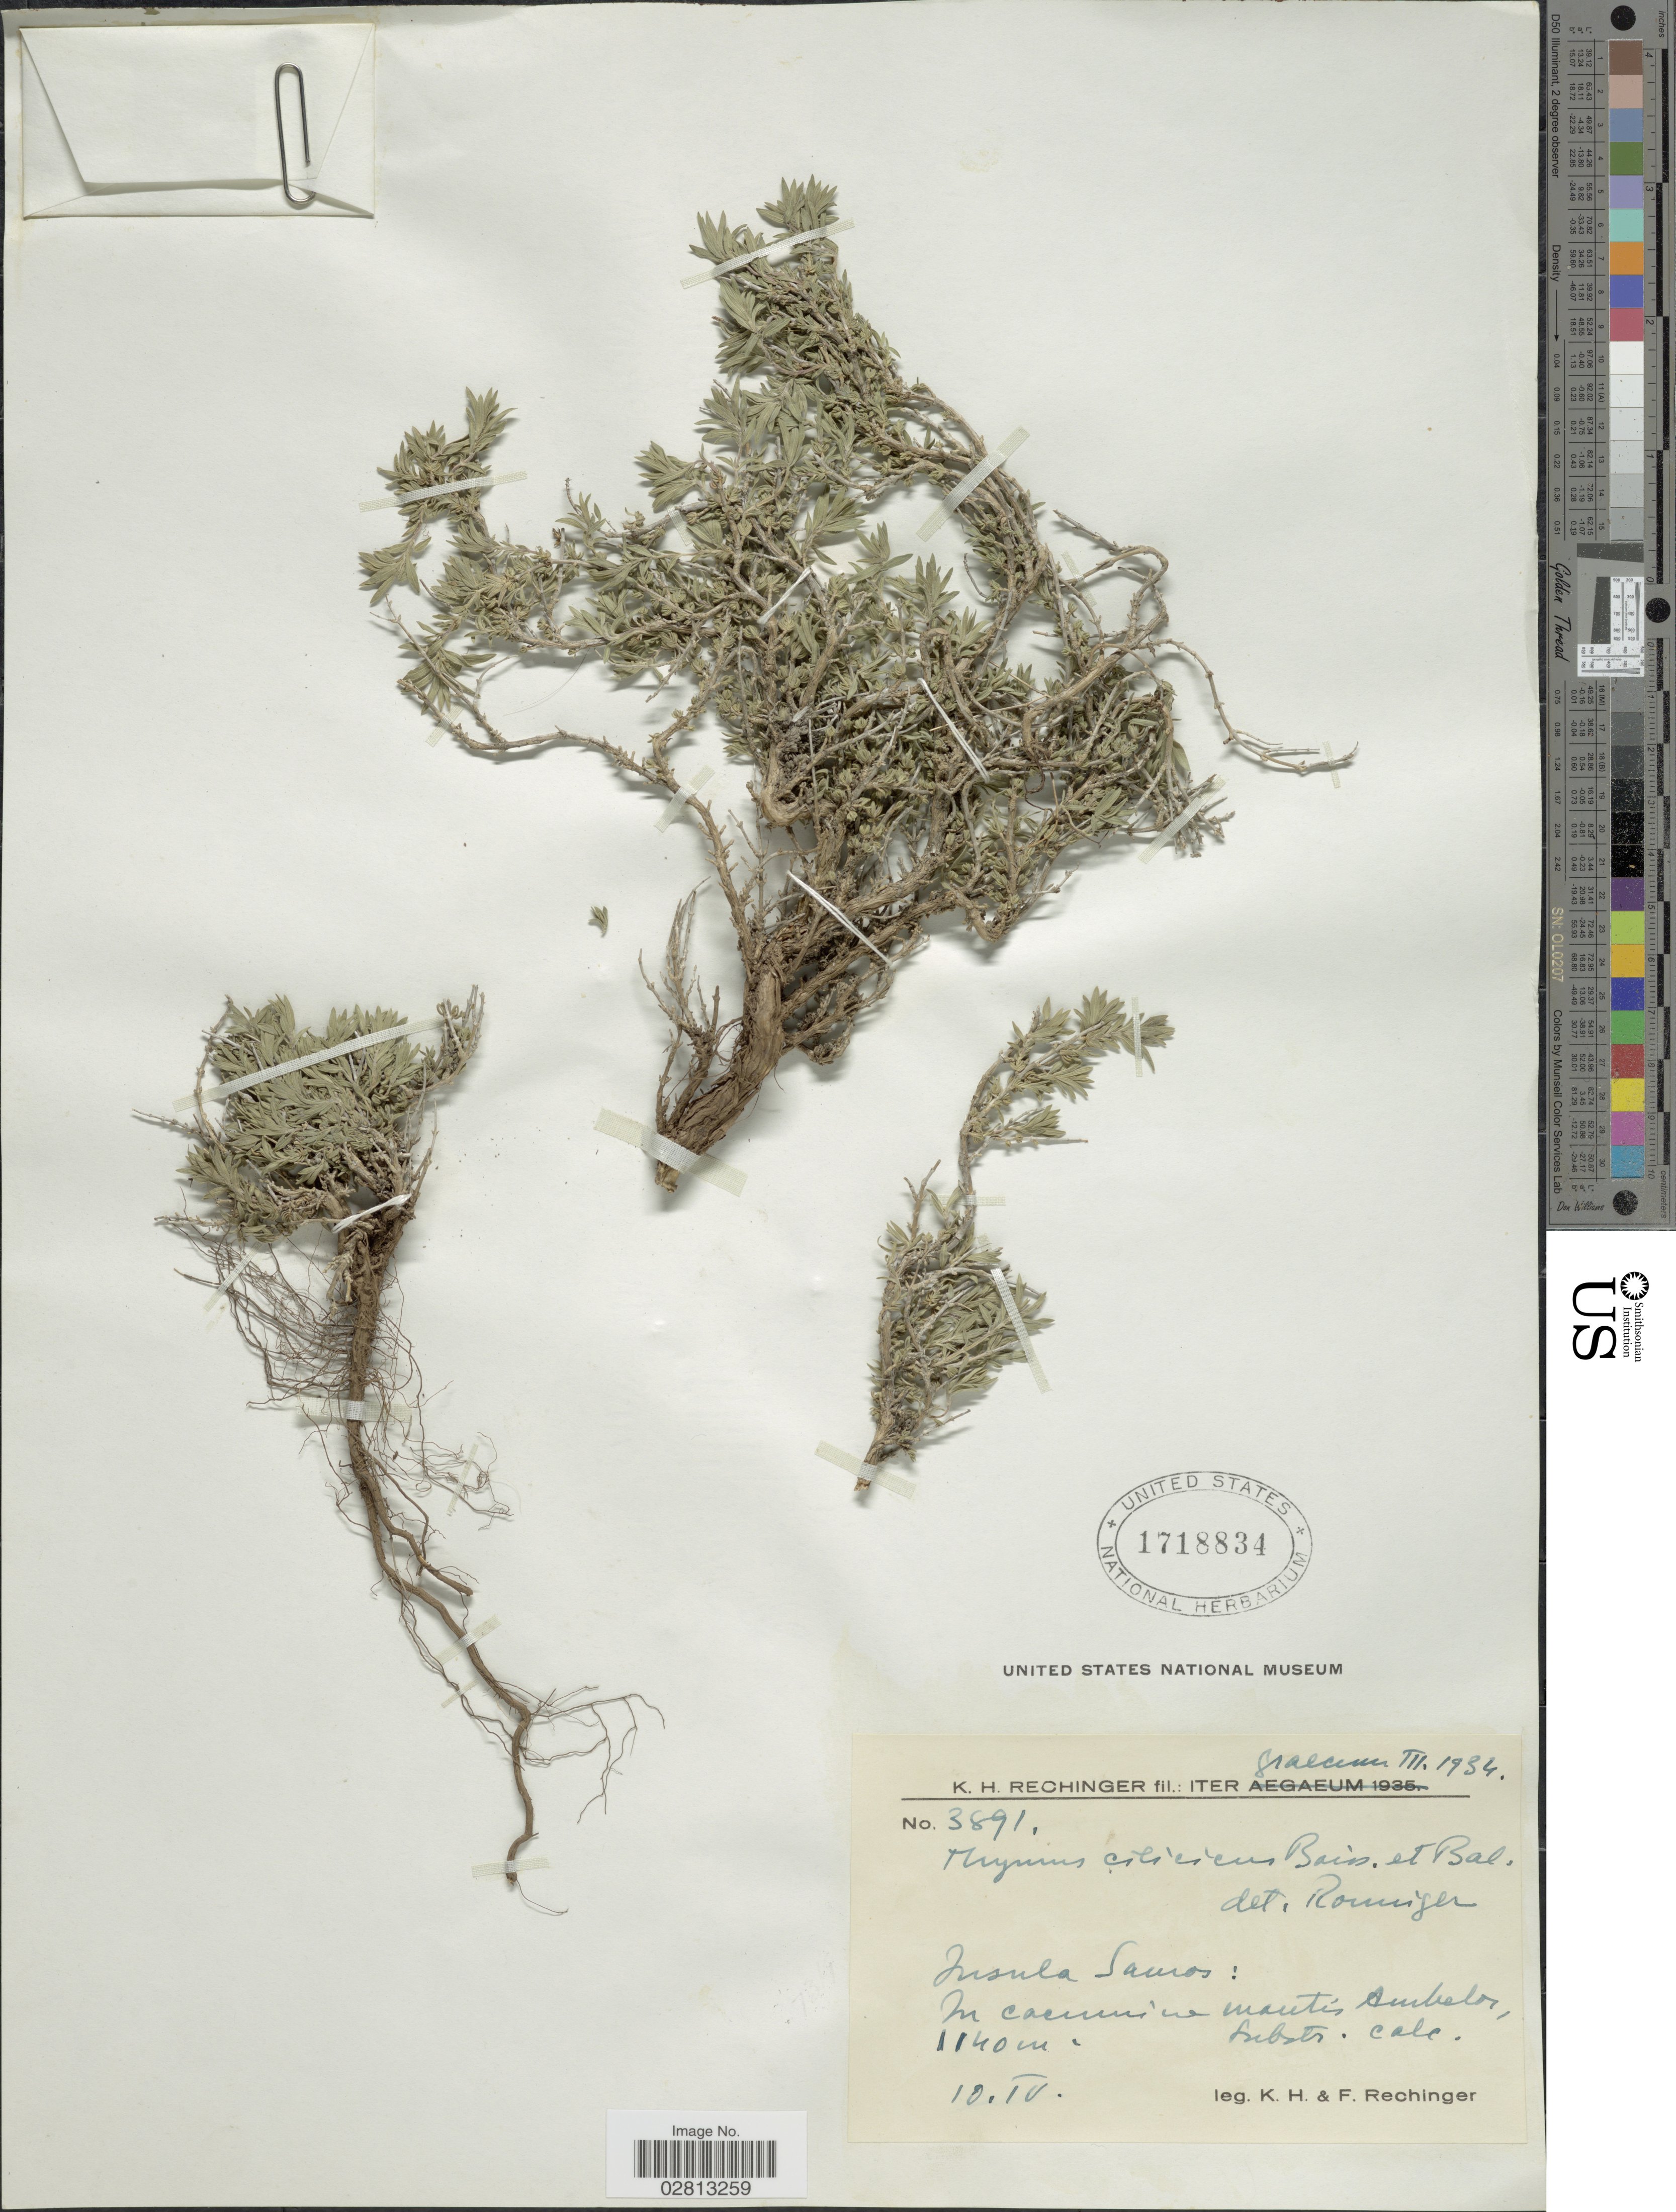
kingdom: Plantae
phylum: Tracheophyta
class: Magnoliopsida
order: Lamiales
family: Lamiaceae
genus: Thymus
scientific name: Thymus cilicicus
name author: Boiss. & Balansa in Boiss.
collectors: K. H. Rechinger & F. Rechinger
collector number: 3891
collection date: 1934-04-10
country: Greece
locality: Insula Samos, In cacumine in montis Ambelos, Substr. calc.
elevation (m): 1140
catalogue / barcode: US 1718834